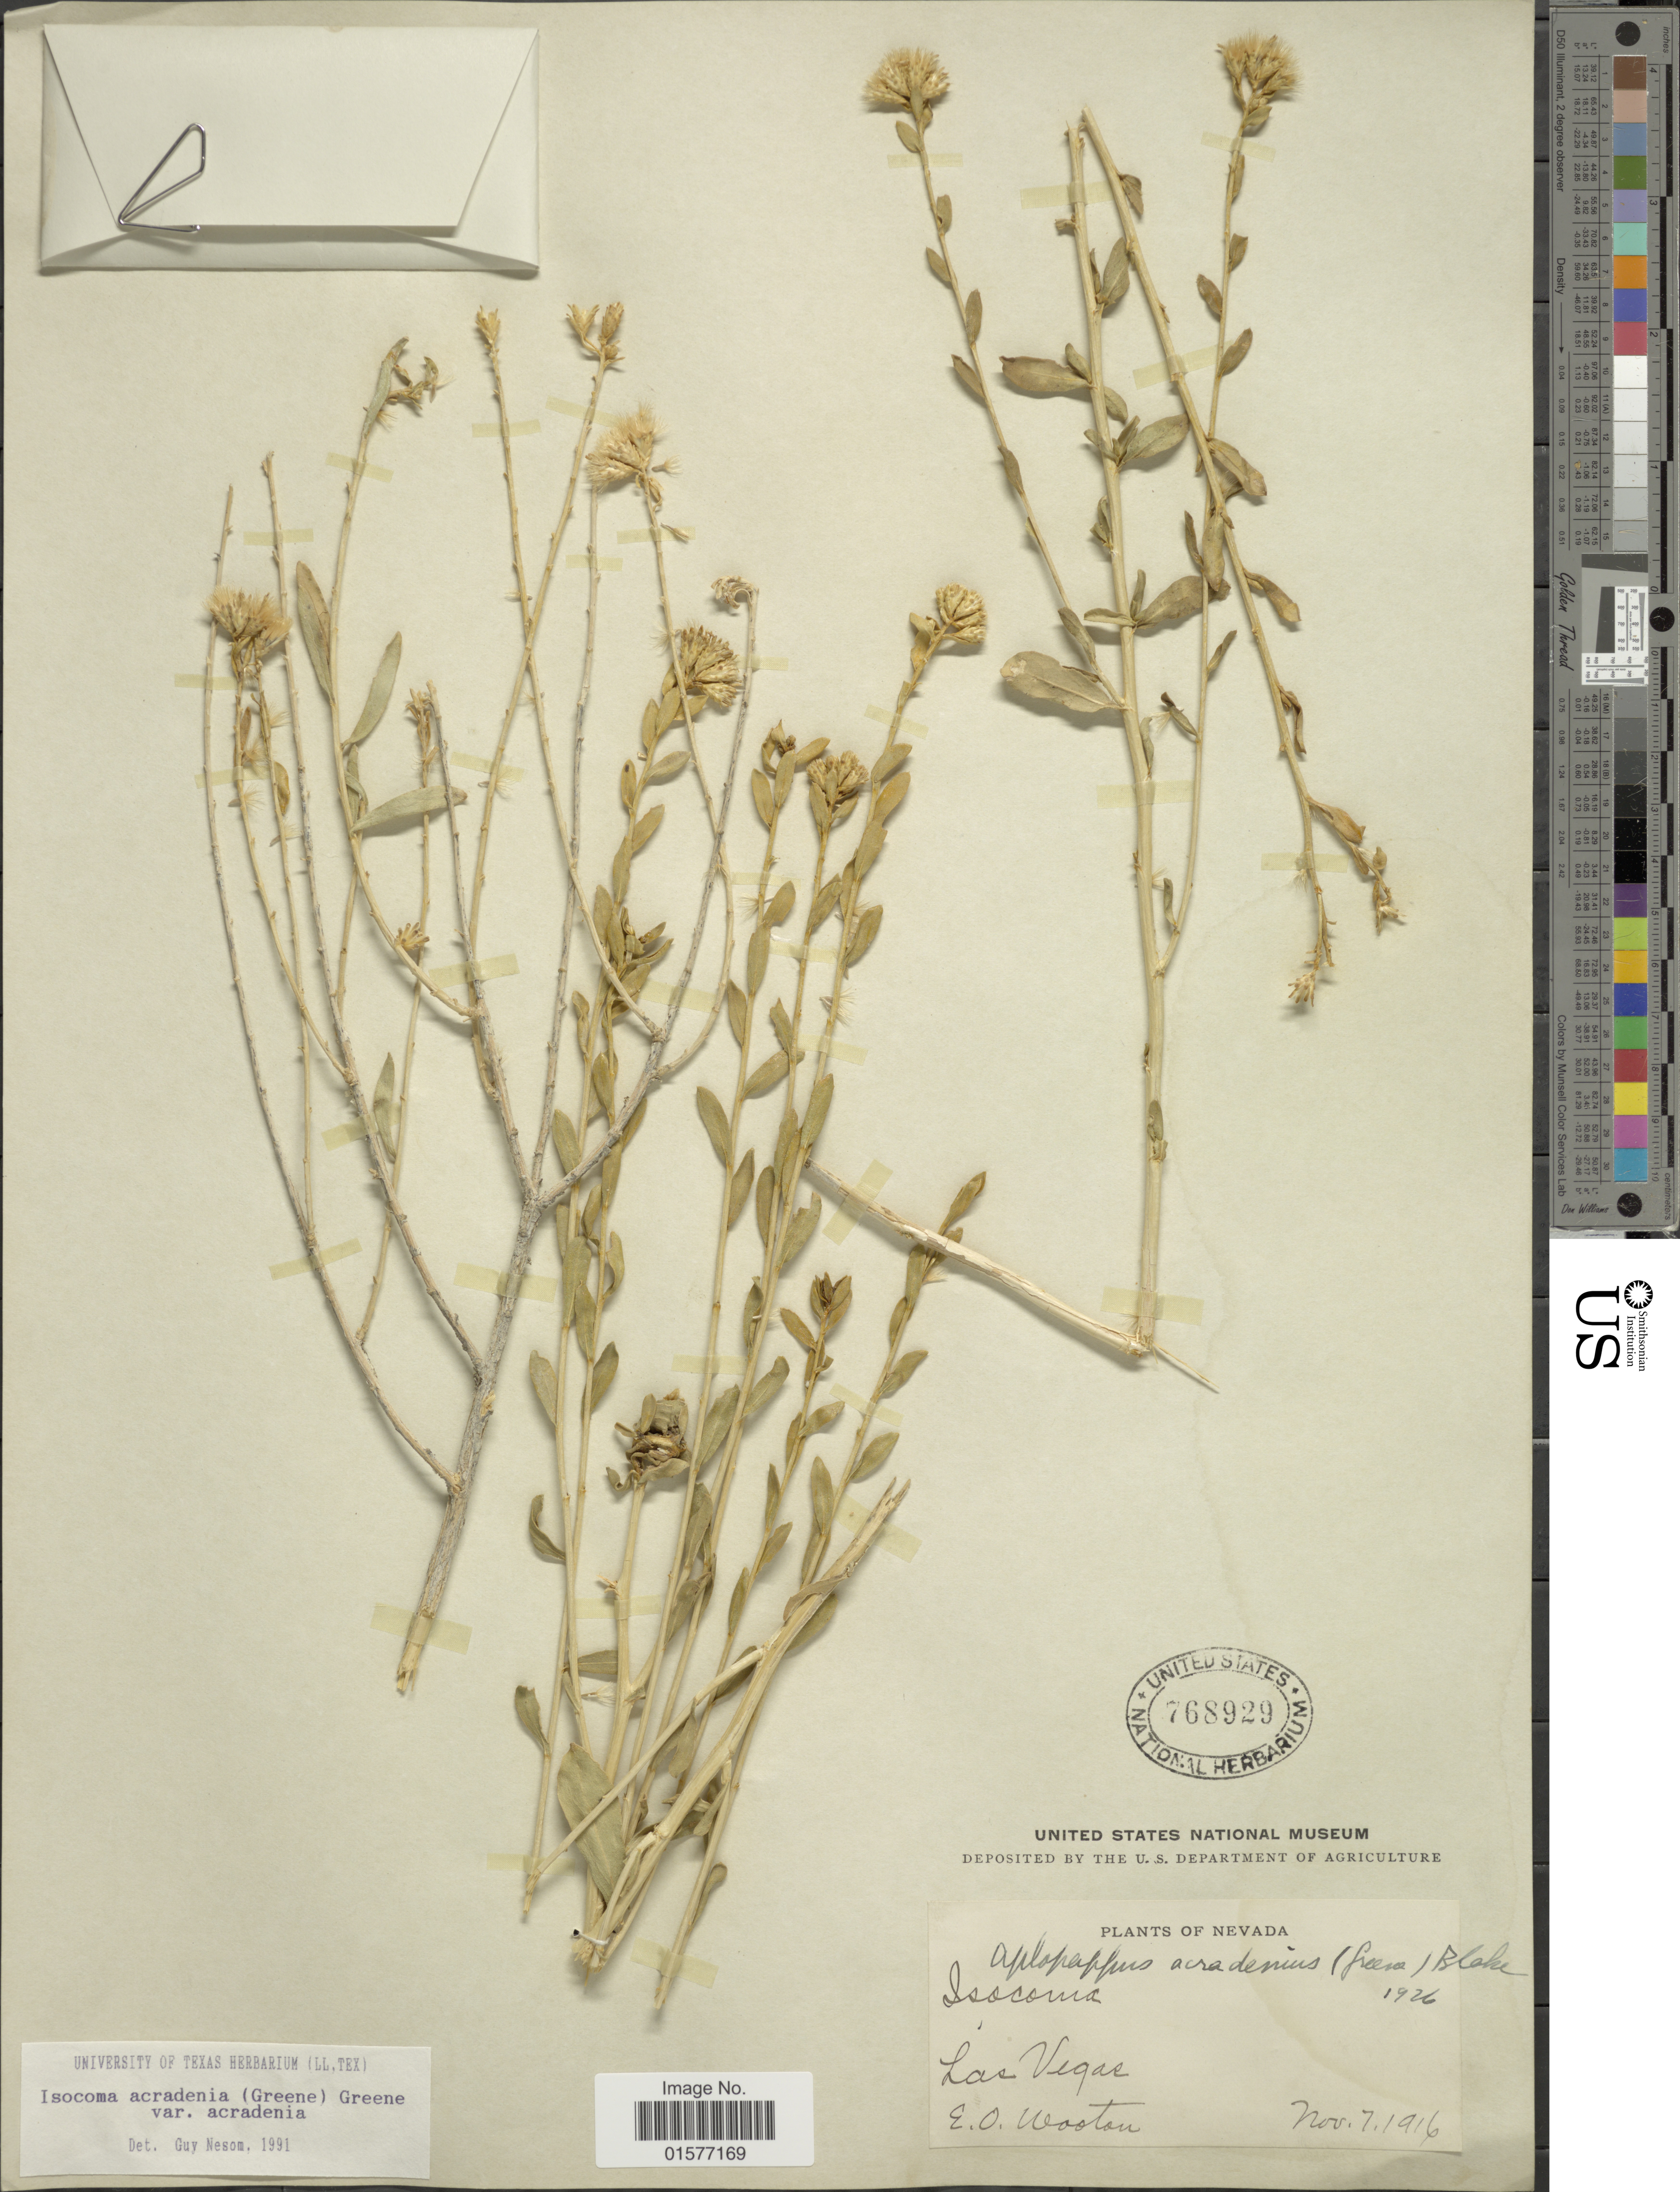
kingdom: Plantae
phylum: Tracheophyta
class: Magnoliopsida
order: Asterales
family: Asteraceae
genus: Isocoma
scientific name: Isocoma acradenia var. acradenia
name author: (Greene) Greene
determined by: Urbatsch, Lowell E., Curator (LSU), Louisiana State University (UNITED STATES)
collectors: E. O. Wooton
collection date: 1916-11-07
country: United States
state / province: Nevada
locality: Las Vegas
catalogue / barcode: US 768929